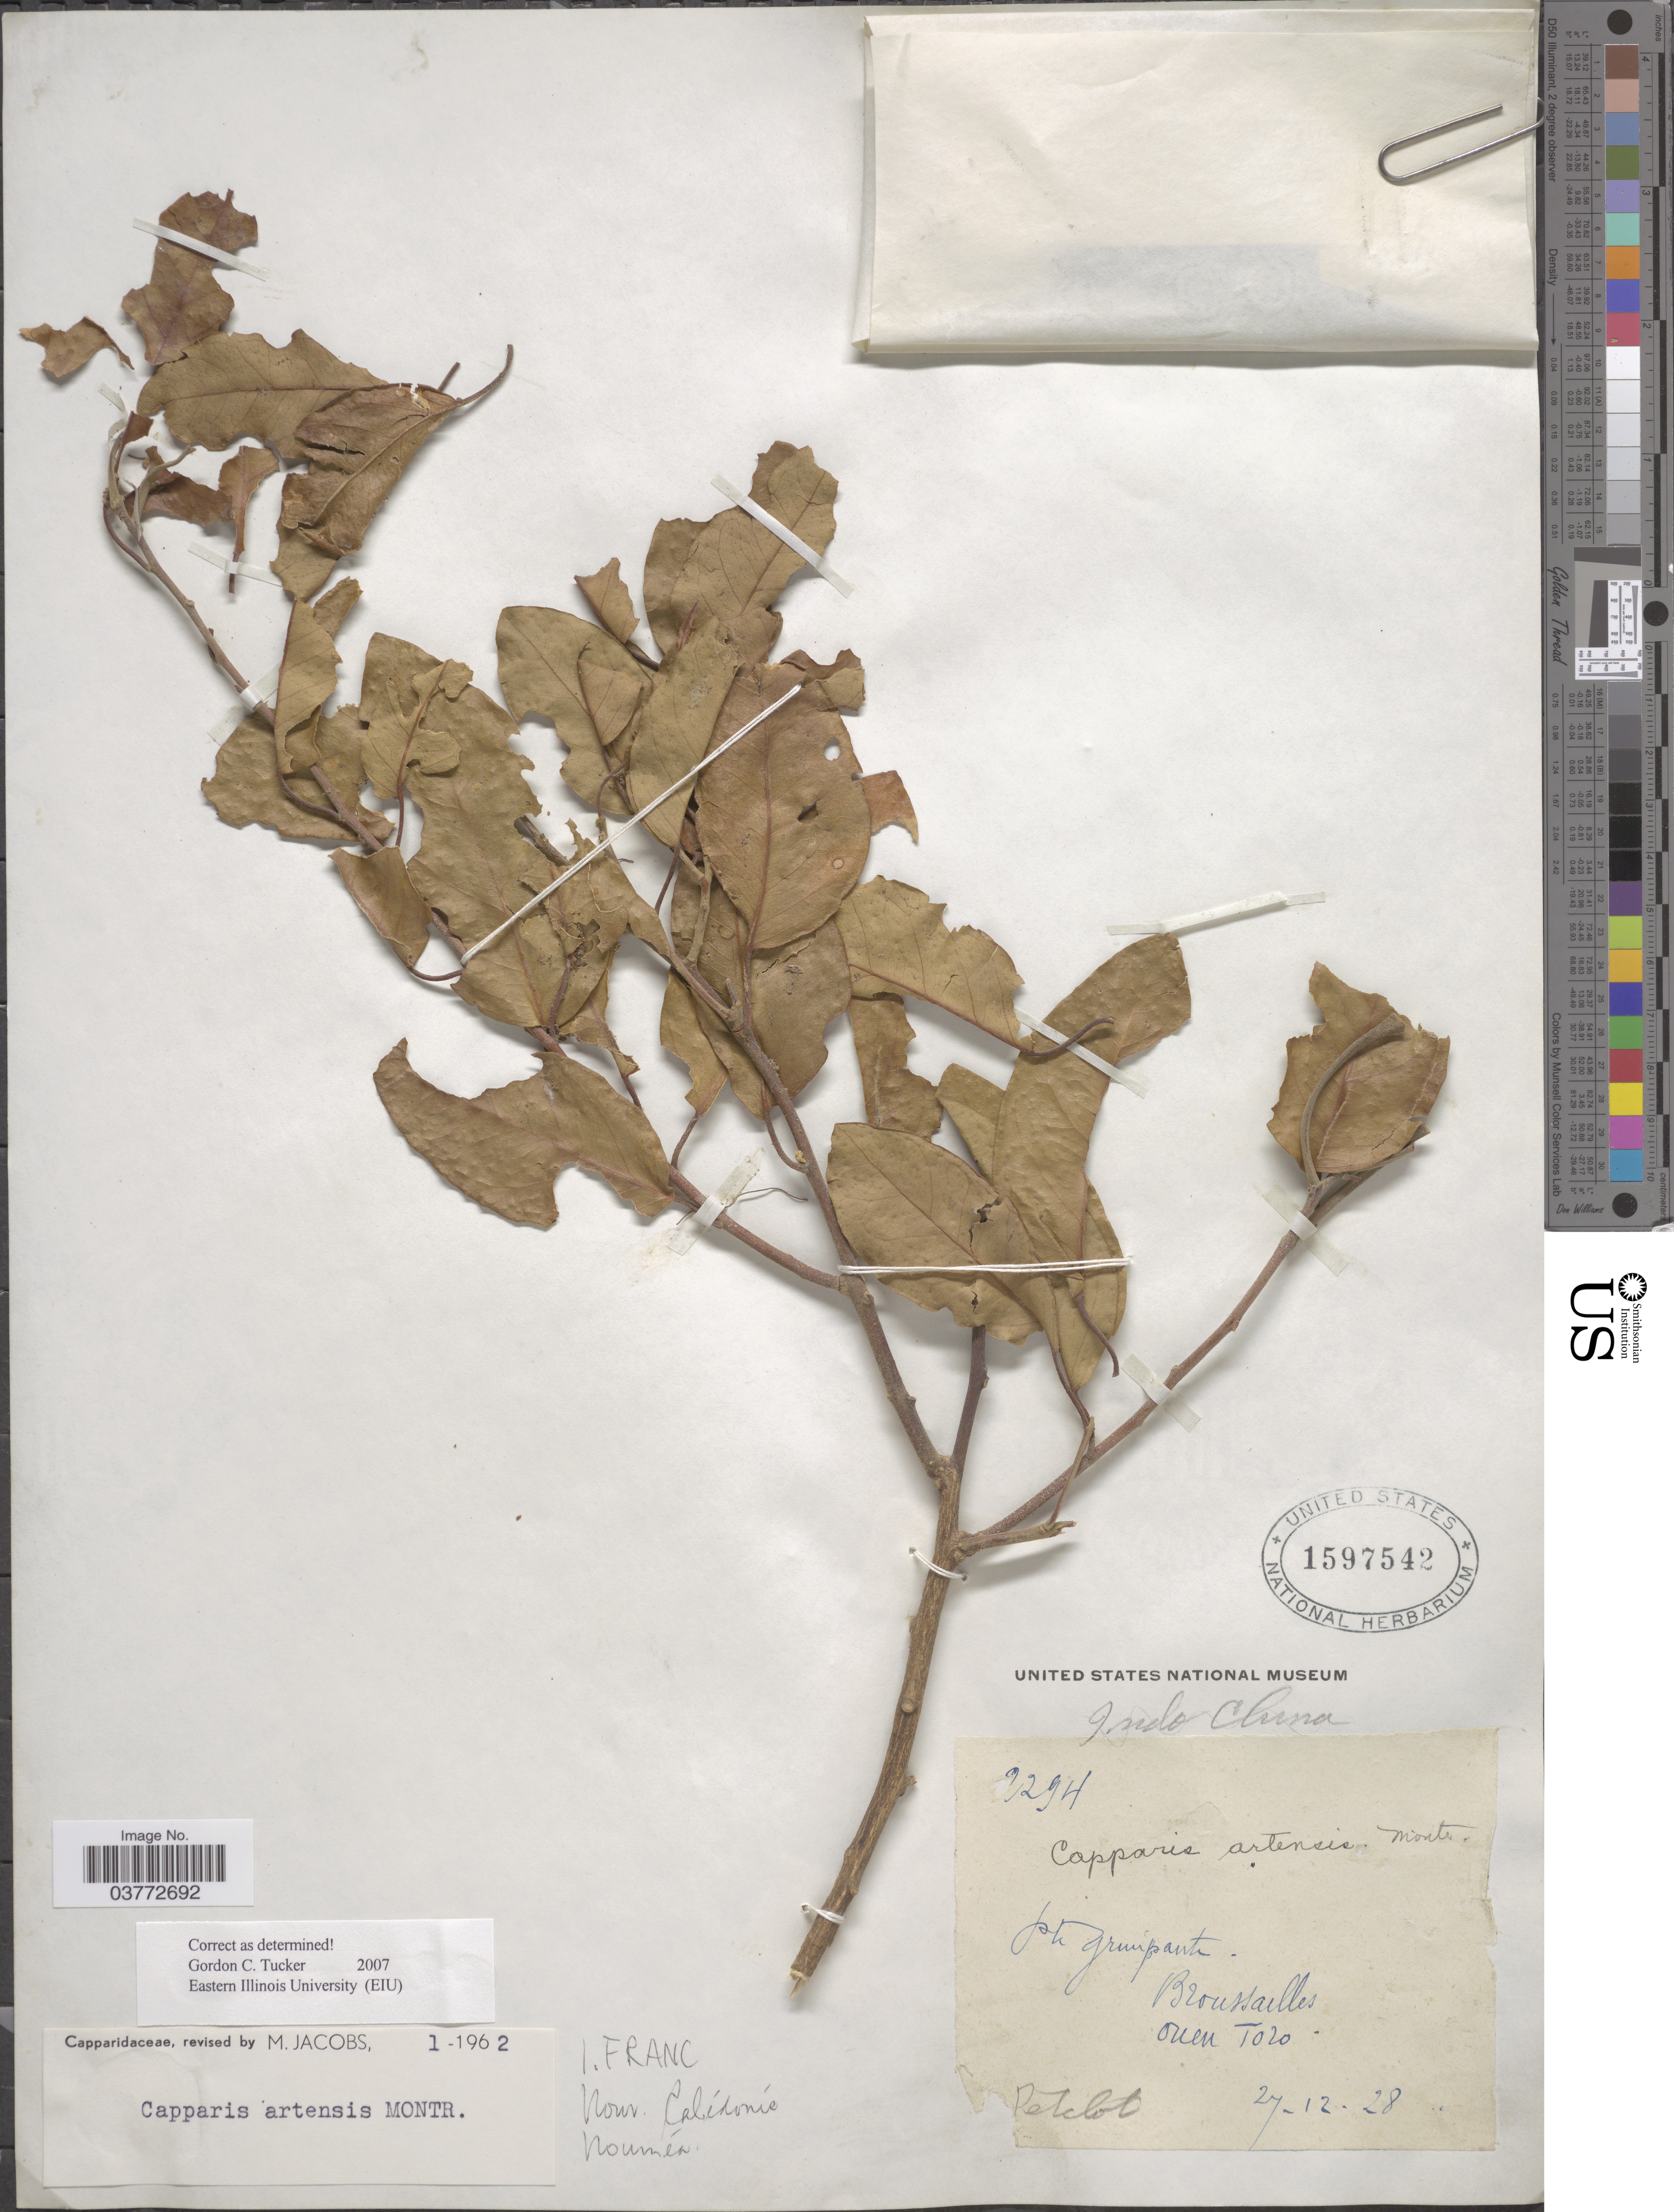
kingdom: Plantae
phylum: Tracheophyta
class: Magnoliopsida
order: Brassicales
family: Capparaceae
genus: Capparis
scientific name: Capparis artensis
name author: Montrouz.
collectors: Pételot & I. Franc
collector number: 2294*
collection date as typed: Transcribed d/m/y: 27/12/28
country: New Caledonia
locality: Pte Grimpante broussailles Ouen Toro. Nouméa.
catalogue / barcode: US 1597542